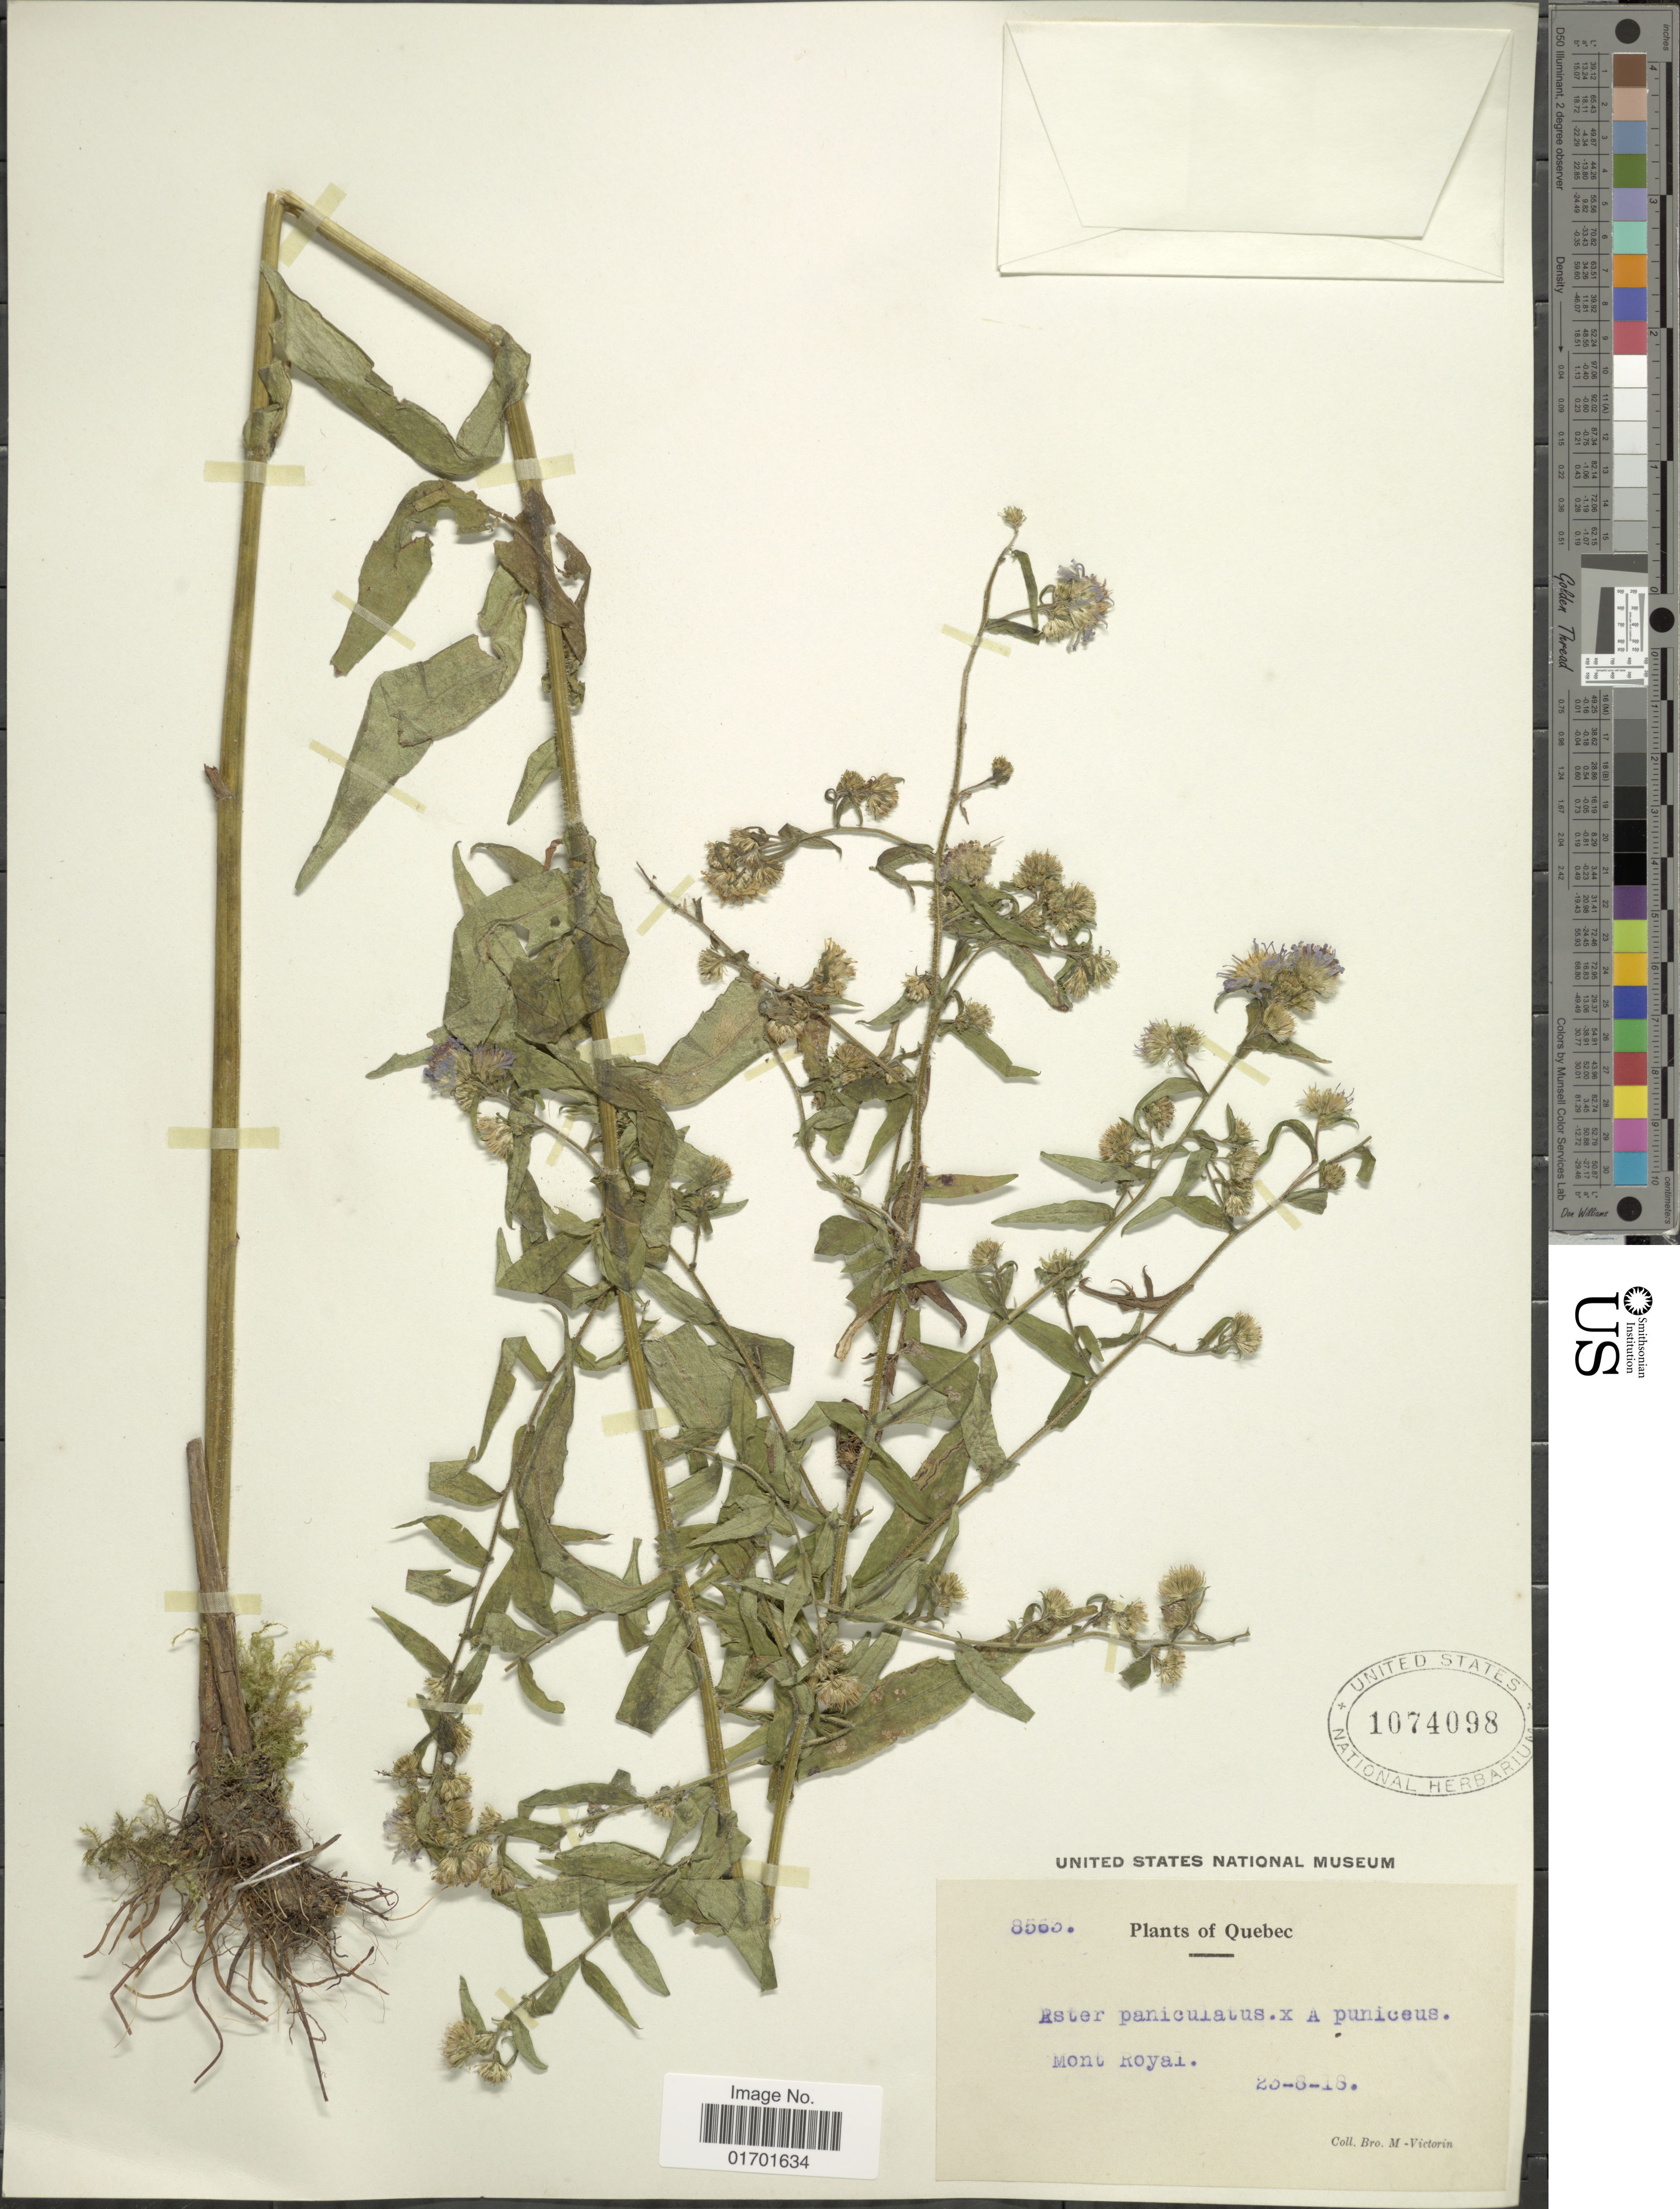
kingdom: Plantae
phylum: Tracheophyta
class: Magnoliopsida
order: Asterales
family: Asteraceae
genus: Symphyotrichum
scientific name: Symphyotrichum lanceolatum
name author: (Willd.) G.L. Nesom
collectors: Fr. Marie-Victorin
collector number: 8565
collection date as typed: Transcribed d/m/y: 23/8/18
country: Canada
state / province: Quebec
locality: Mont Royal.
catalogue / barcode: US 1074098